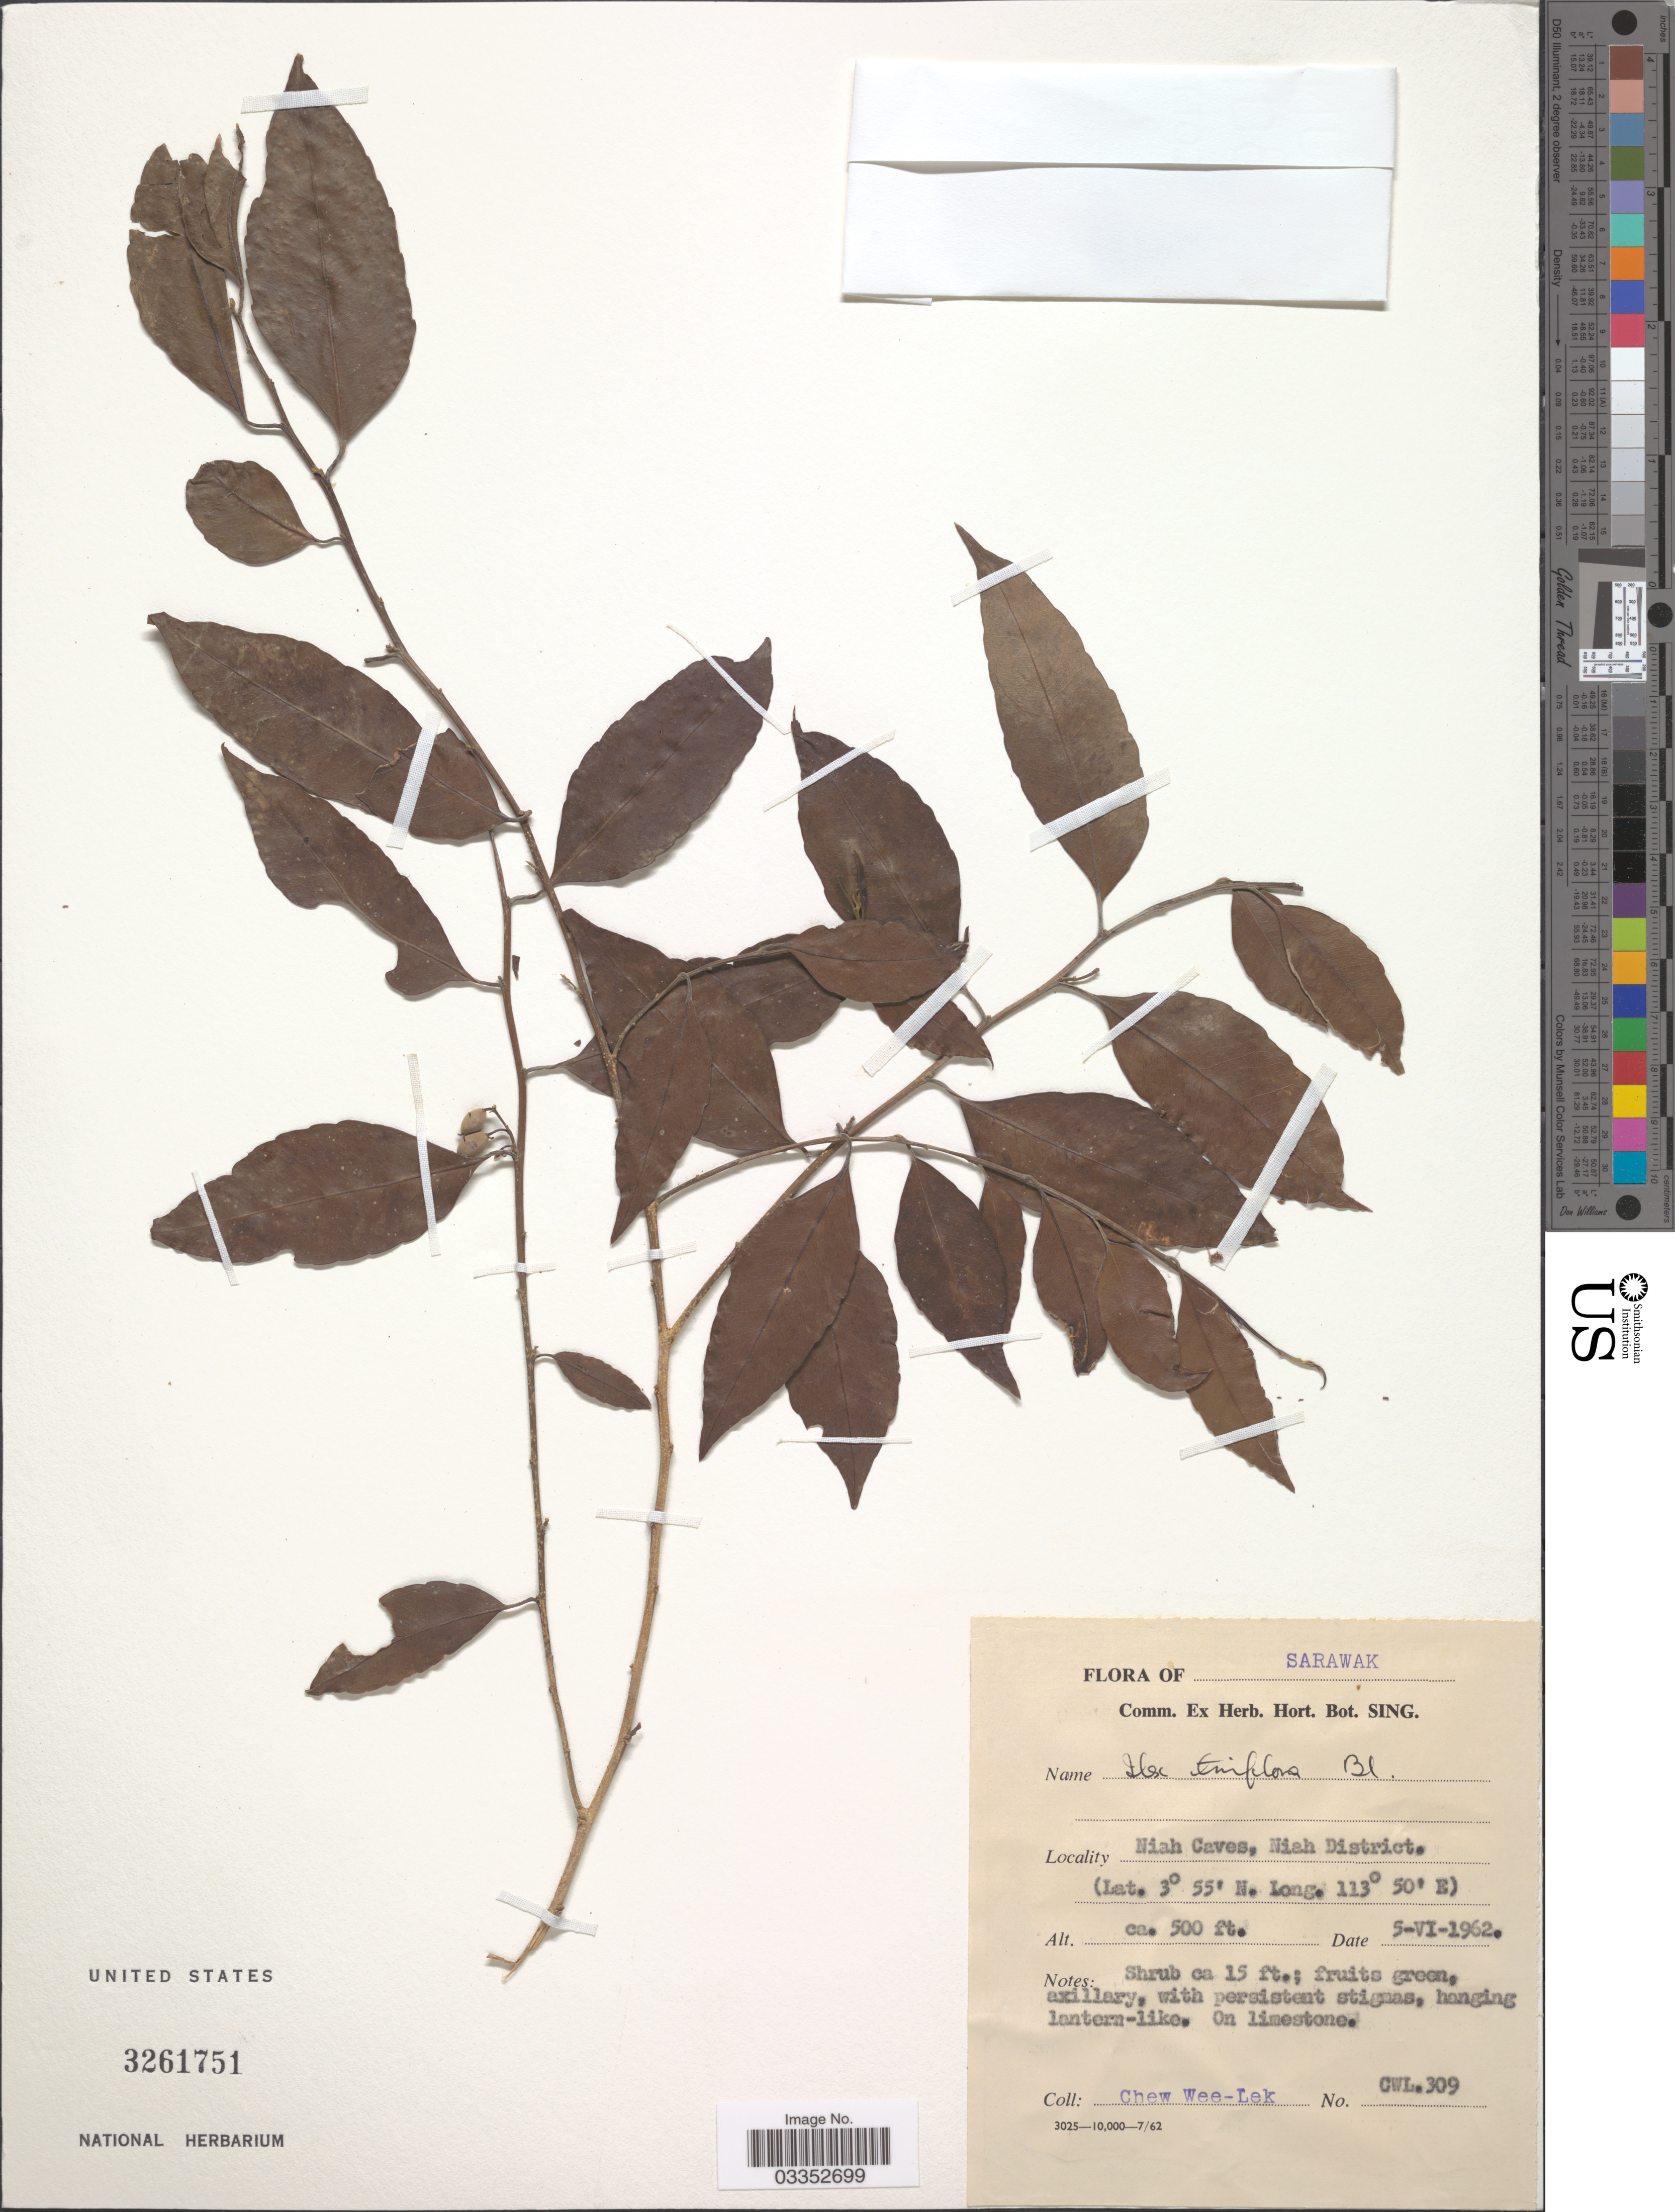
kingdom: Plantae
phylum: Tracheophyta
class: Magnoliopsida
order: Aquifoliales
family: Aquifoliaceae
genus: Ilex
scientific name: Ilex triflora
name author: Blume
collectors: C. Wee-Lek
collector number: CWL.309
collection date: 1962-06-05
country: Malaysia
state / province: Sarawak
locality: Niah Caves, Niah District.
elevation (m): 152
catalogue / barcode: US 3261751